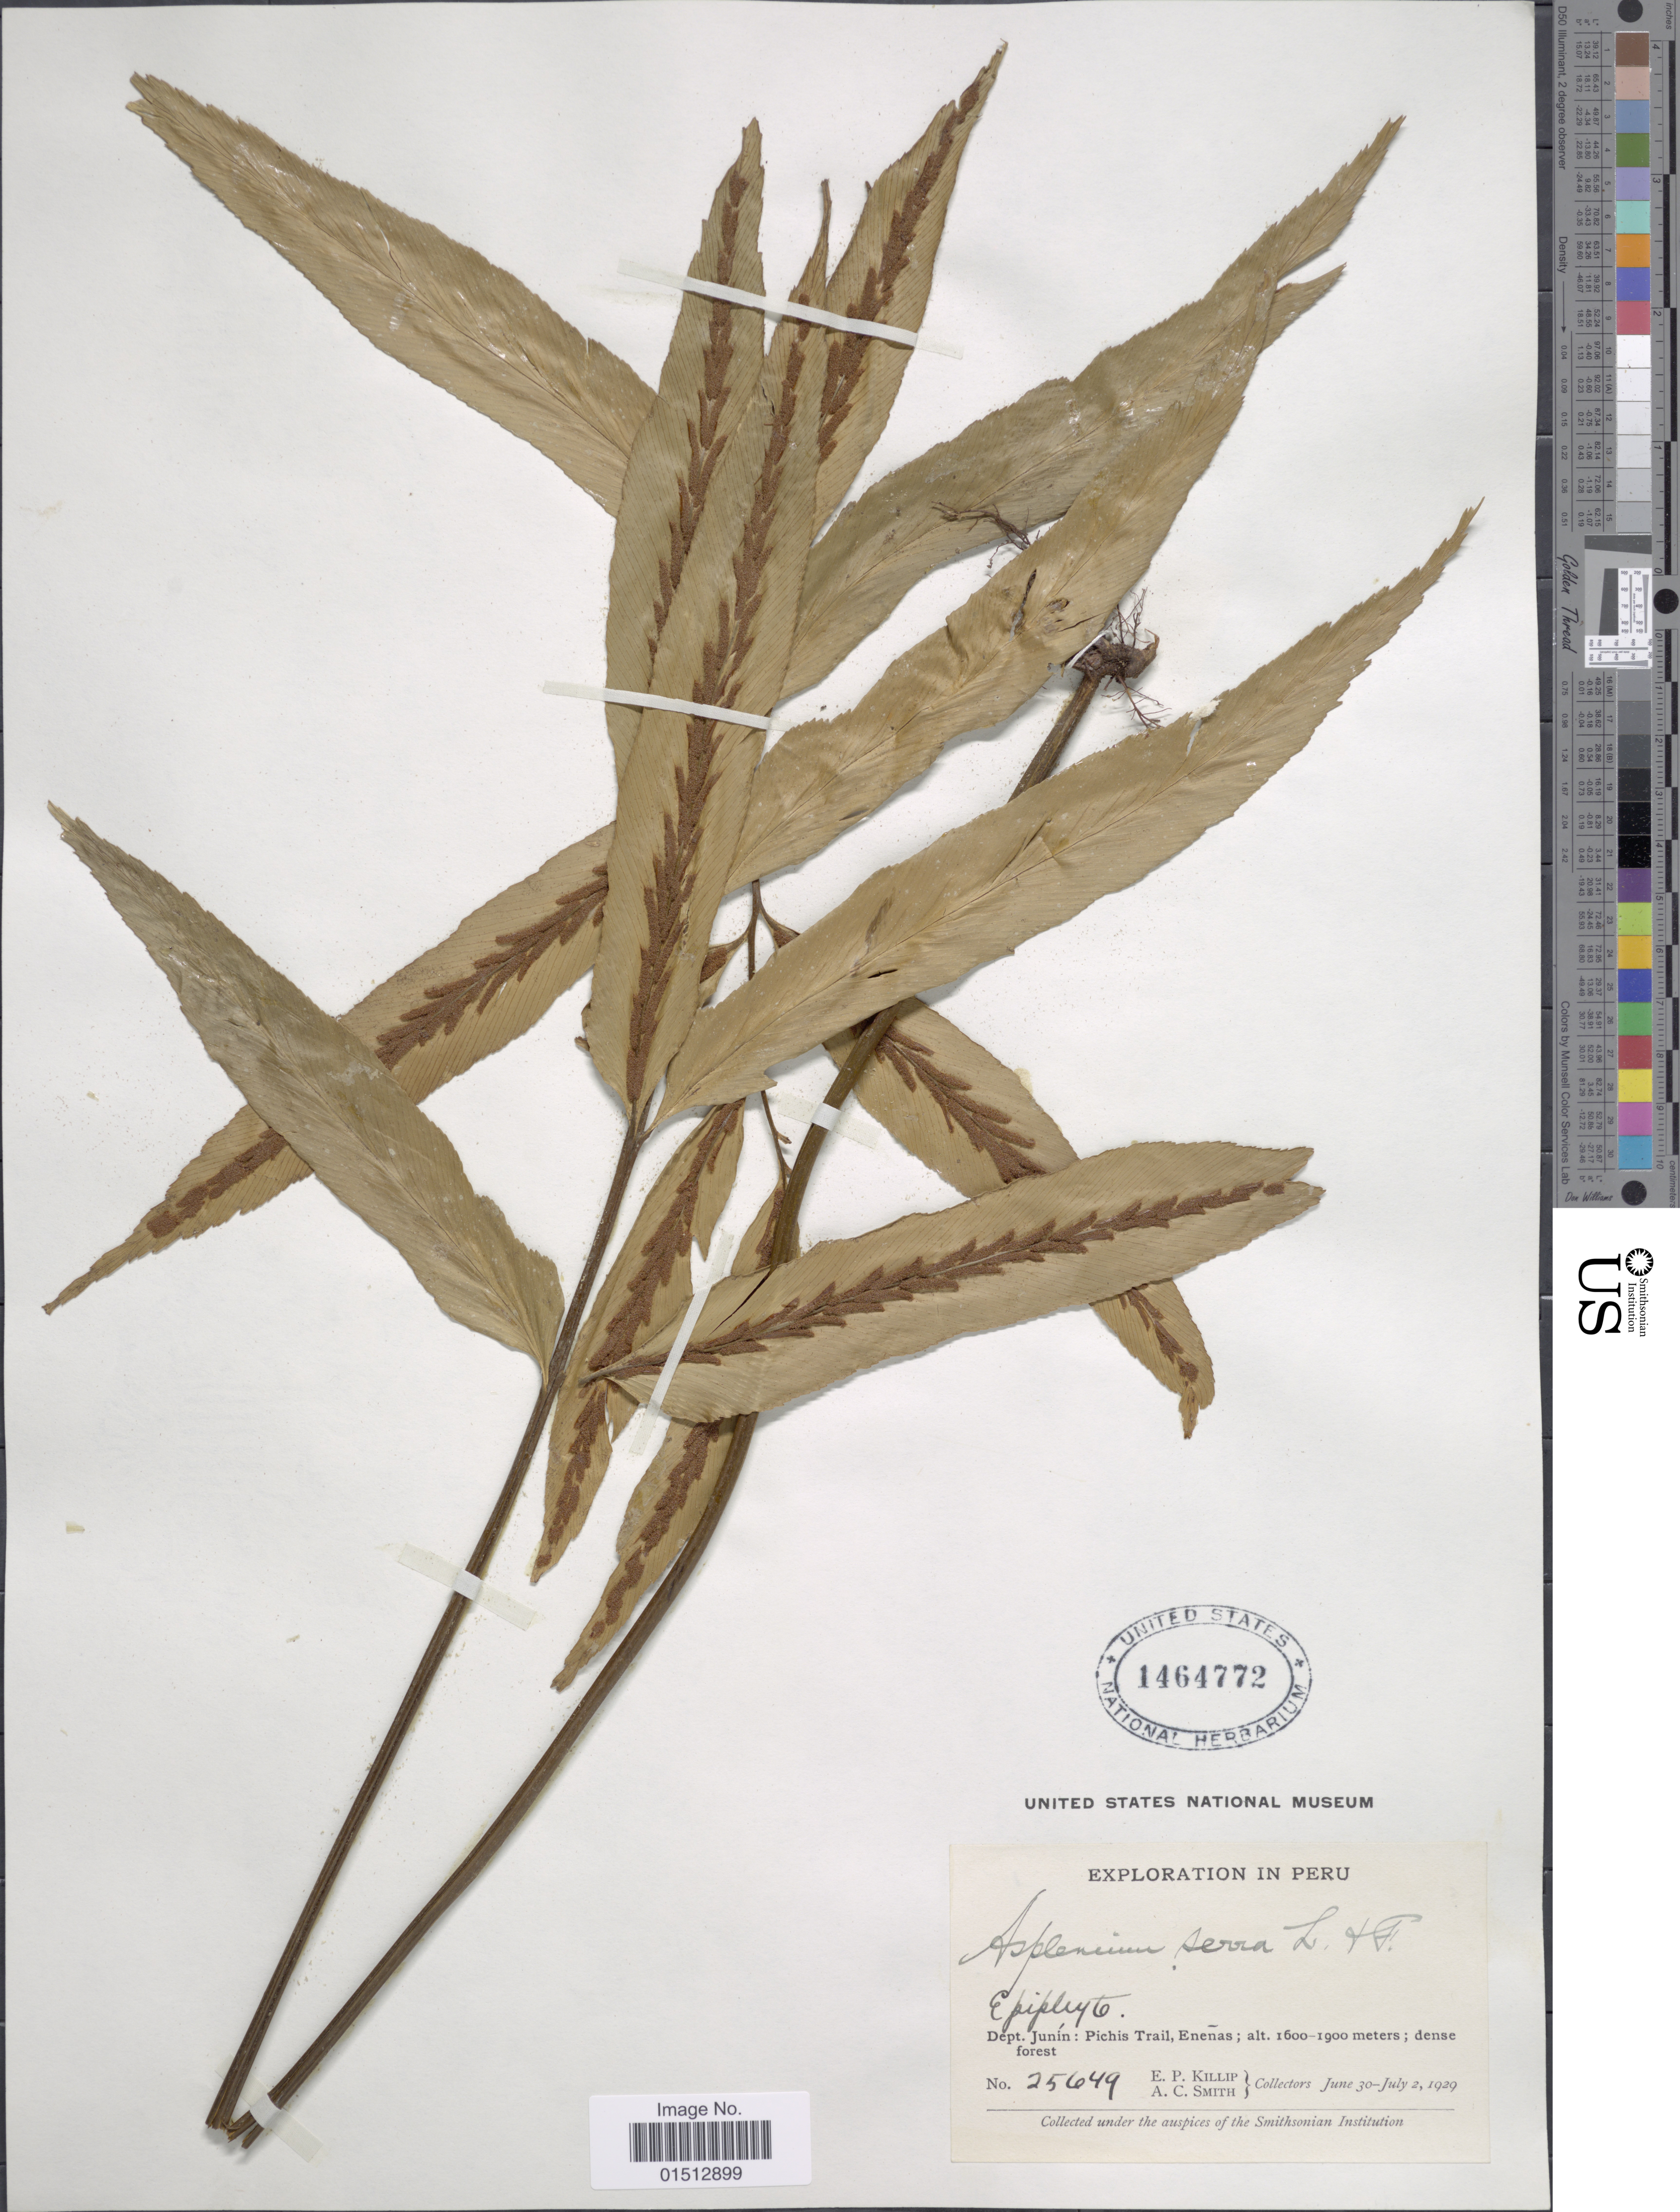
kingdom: Plantae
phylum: Tracheophyta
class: Polypodiopsida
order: Polypodiales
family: Aspleniaceae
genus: Asplenium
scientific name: Asplenium serra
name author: Langsd. & Fisch.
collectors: E. P. Killip & A. C. Smith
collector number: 25649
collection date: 1929-06-30/1929-07-02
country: Peru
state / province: Junín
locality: Peru, Dept. Junin: Pichis Trail, Enenas.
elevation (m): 1600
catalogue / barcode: US 1464772